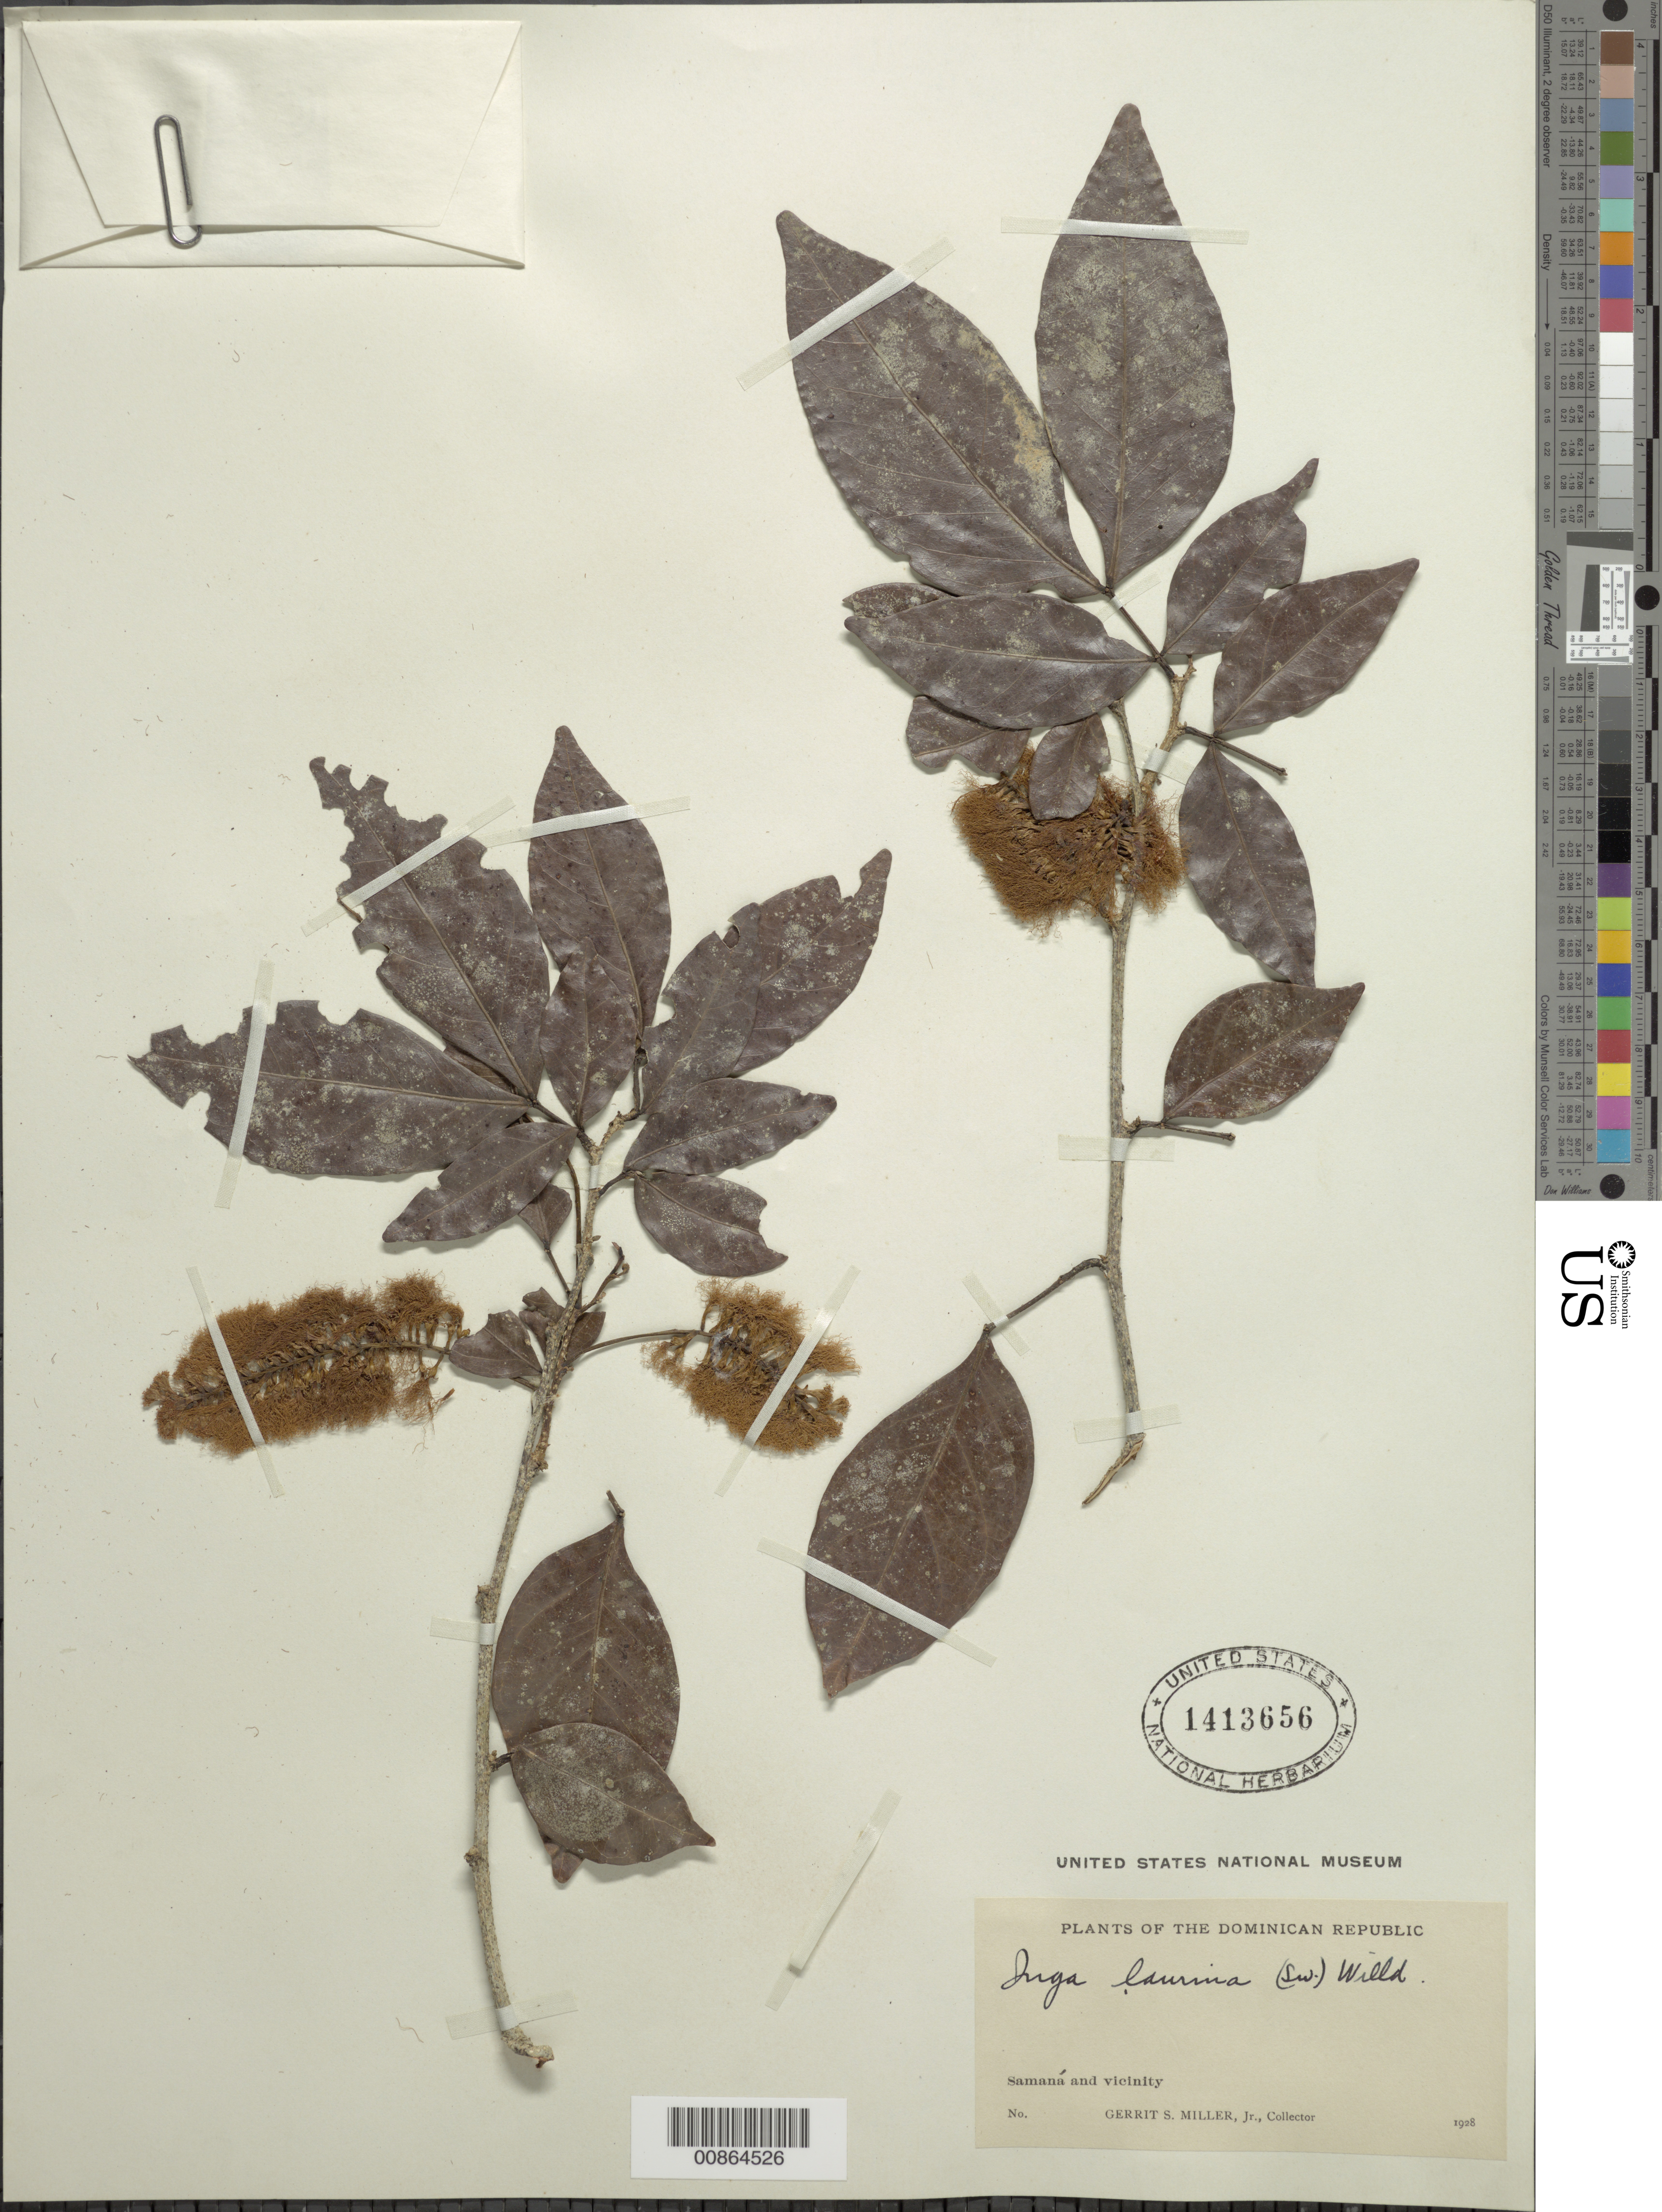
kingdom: Plantae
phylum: Tracheophyta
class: Magnoliopsida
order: Fabales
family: Fabaceae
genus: Inga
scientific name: Inga laurina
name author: (Sw.) Willd.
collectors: G. S. Miller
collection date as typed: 1928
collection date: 1928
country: Dominican Republic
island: Hispaniola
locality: Samaná and vicinity.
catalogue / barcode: US 1413656